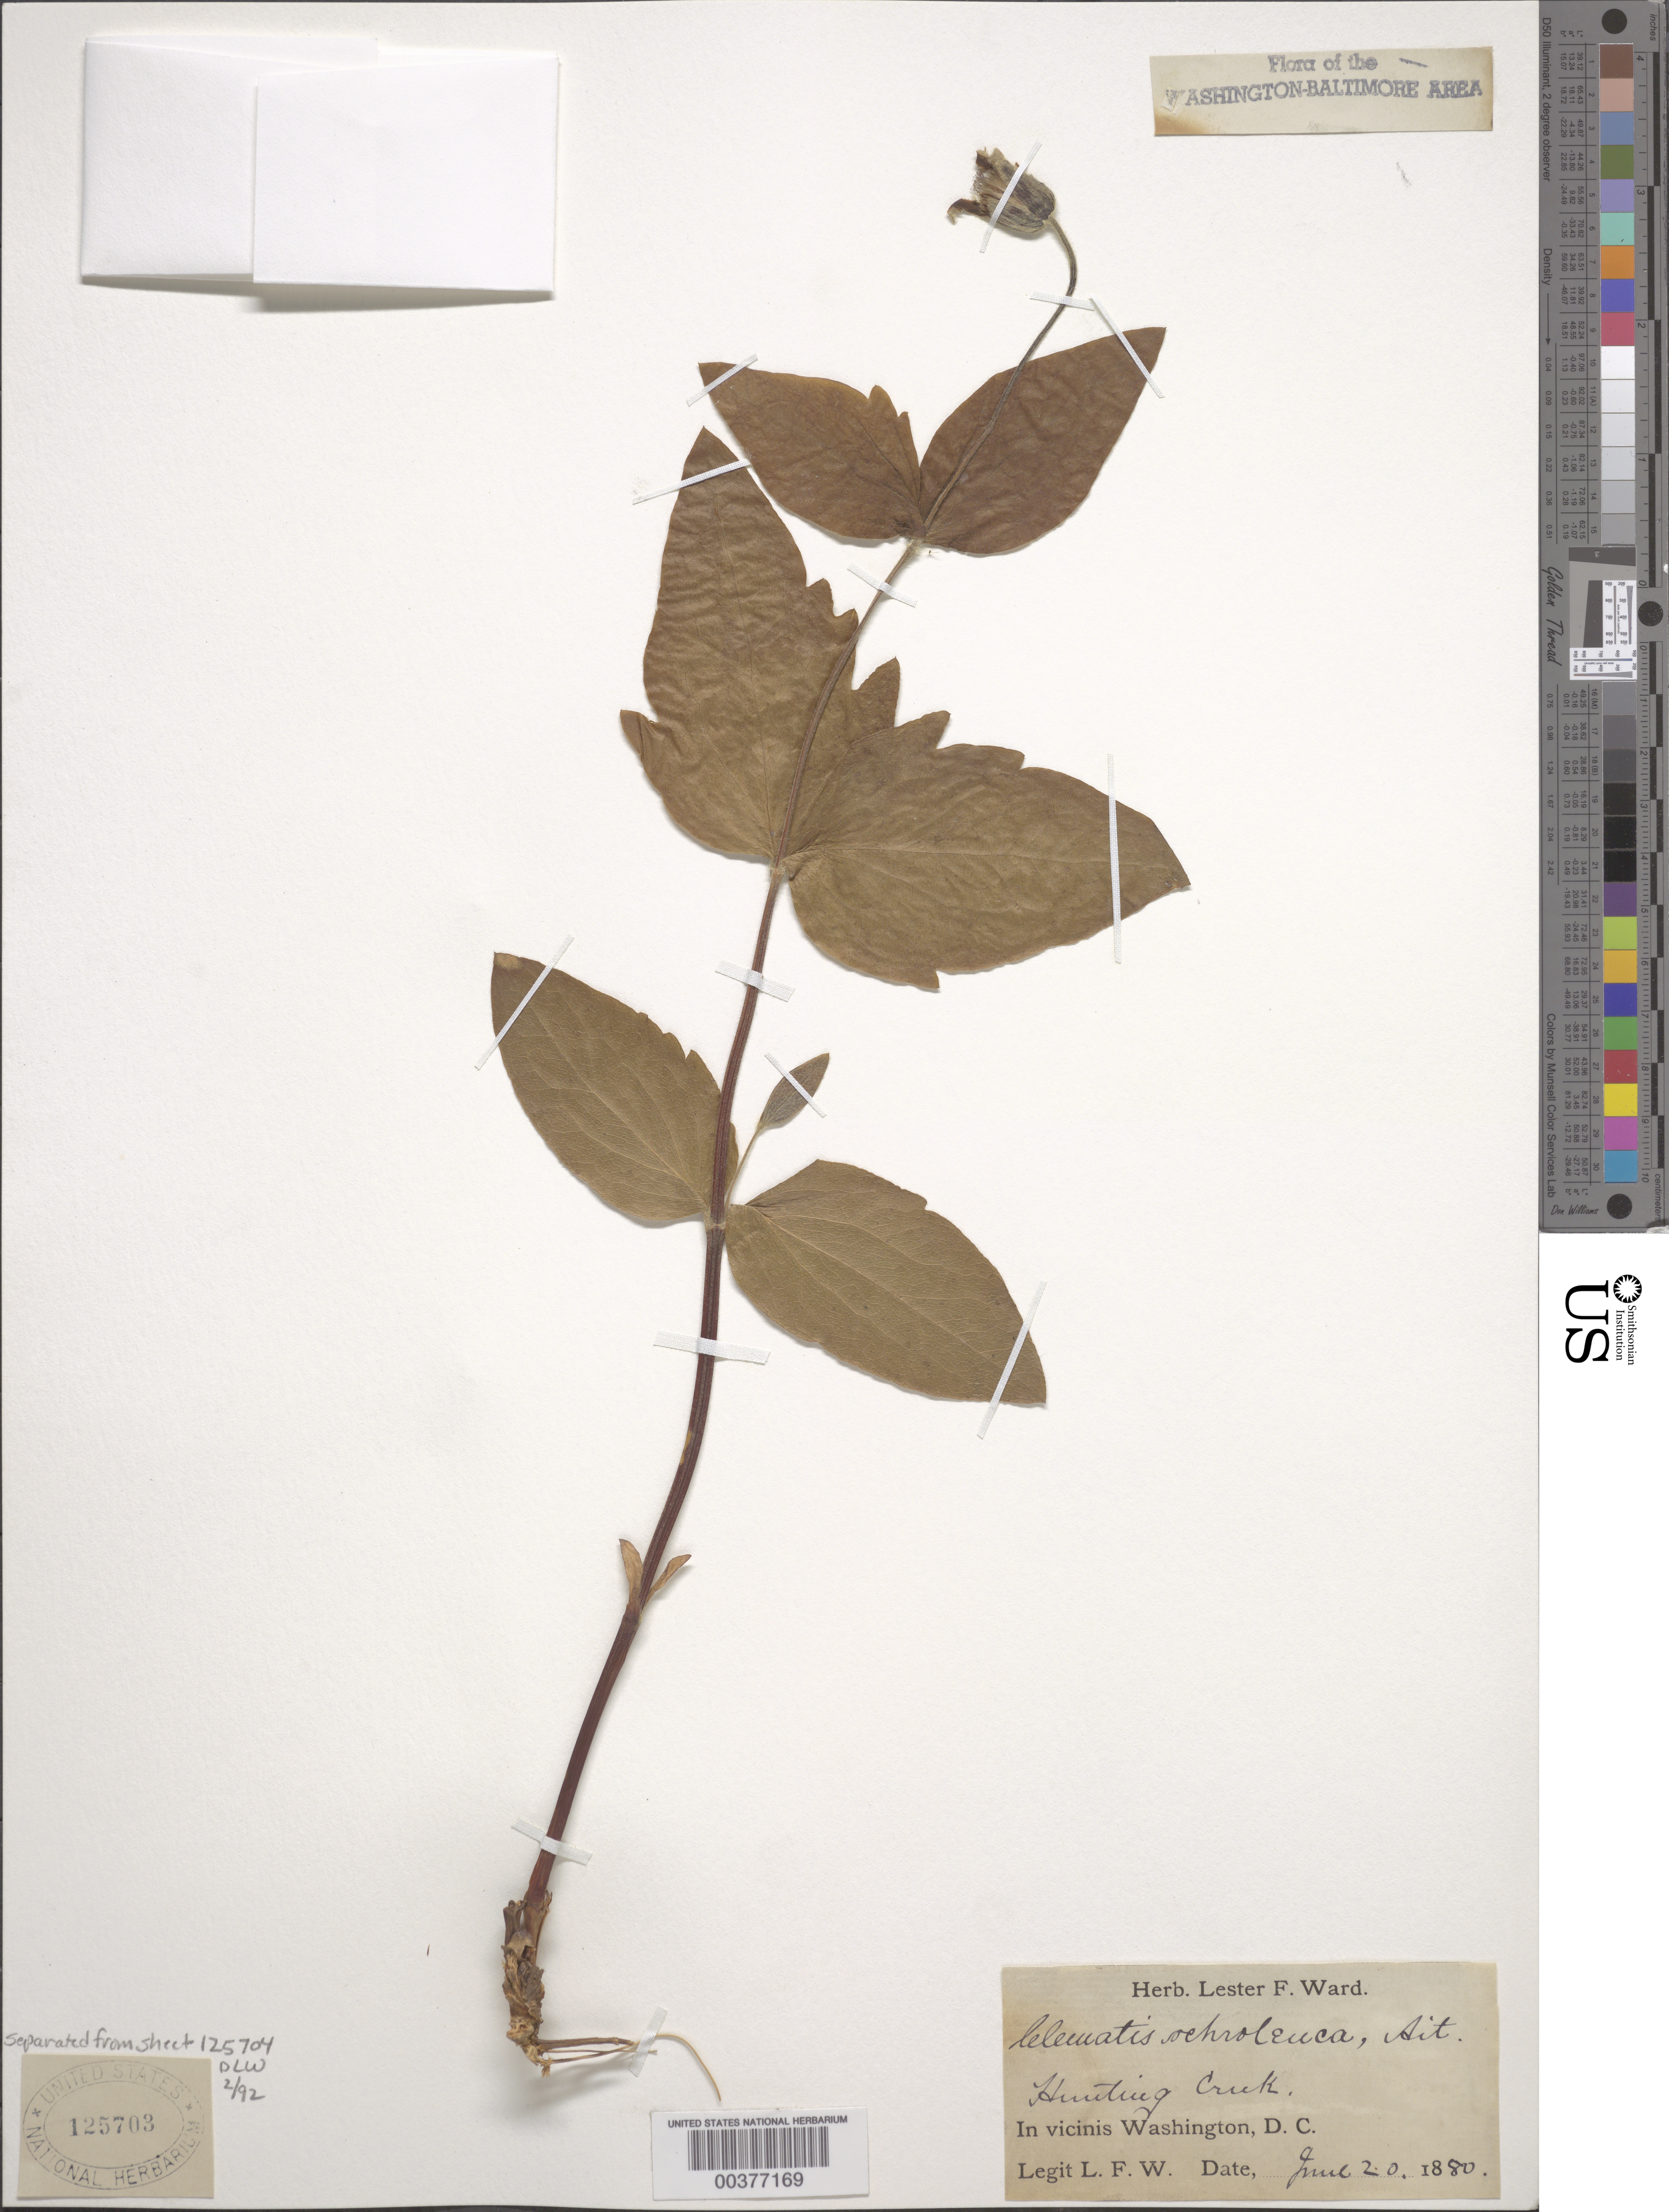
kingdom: Plantae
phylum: Tracheophyta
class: Magnoliopsida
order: Ranunculales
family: Ranunculaceae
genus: Clematis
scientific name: Clematis ochroleuca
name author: Aiton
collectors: L. F. Ward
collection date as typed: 20 Jun 1880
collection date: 1880-06-20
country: United States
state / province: Virginia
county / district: Fairfax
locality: Hunting Creek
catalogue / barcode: US 125703